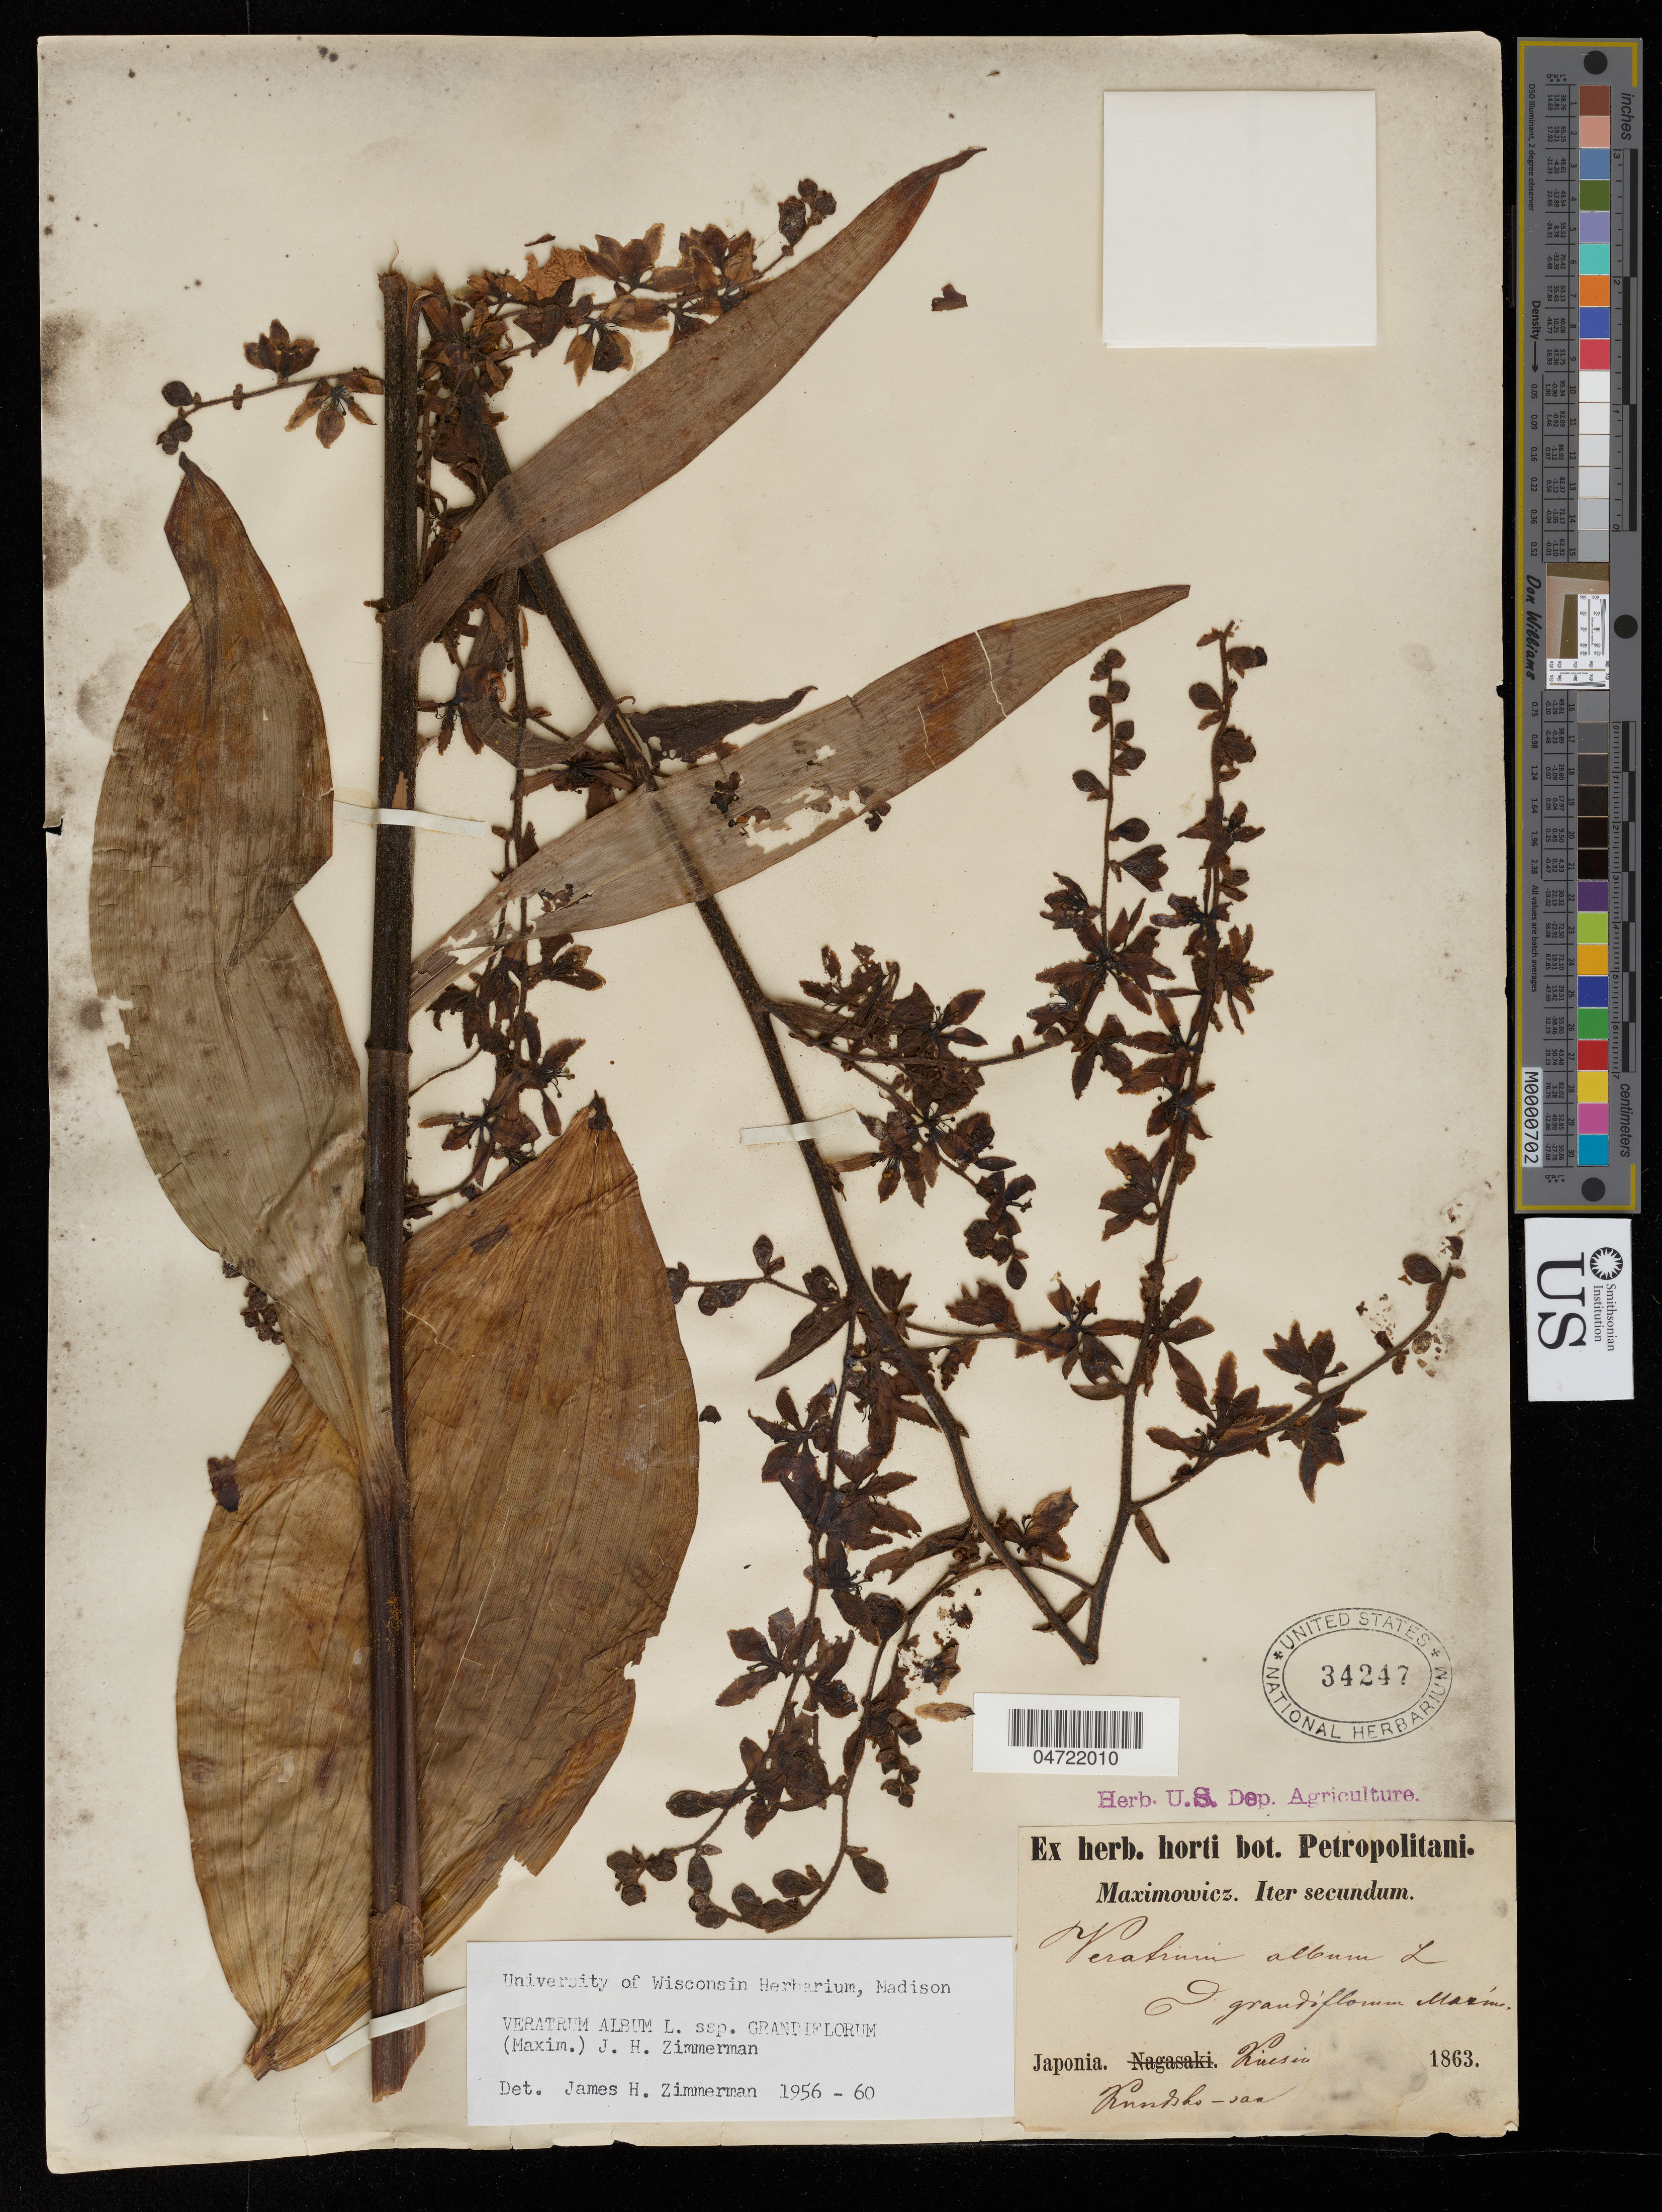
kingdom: Plantae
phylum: Tracheophyta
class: Liliopsida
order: Liliales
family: Melanthiaceae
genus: Veratrum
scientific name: Veratrum album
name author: L.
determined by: Zimmerman, James Hall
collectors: Maximowicz, --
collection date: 1863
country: Japan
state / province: Nagasaki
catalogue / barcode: US 34247